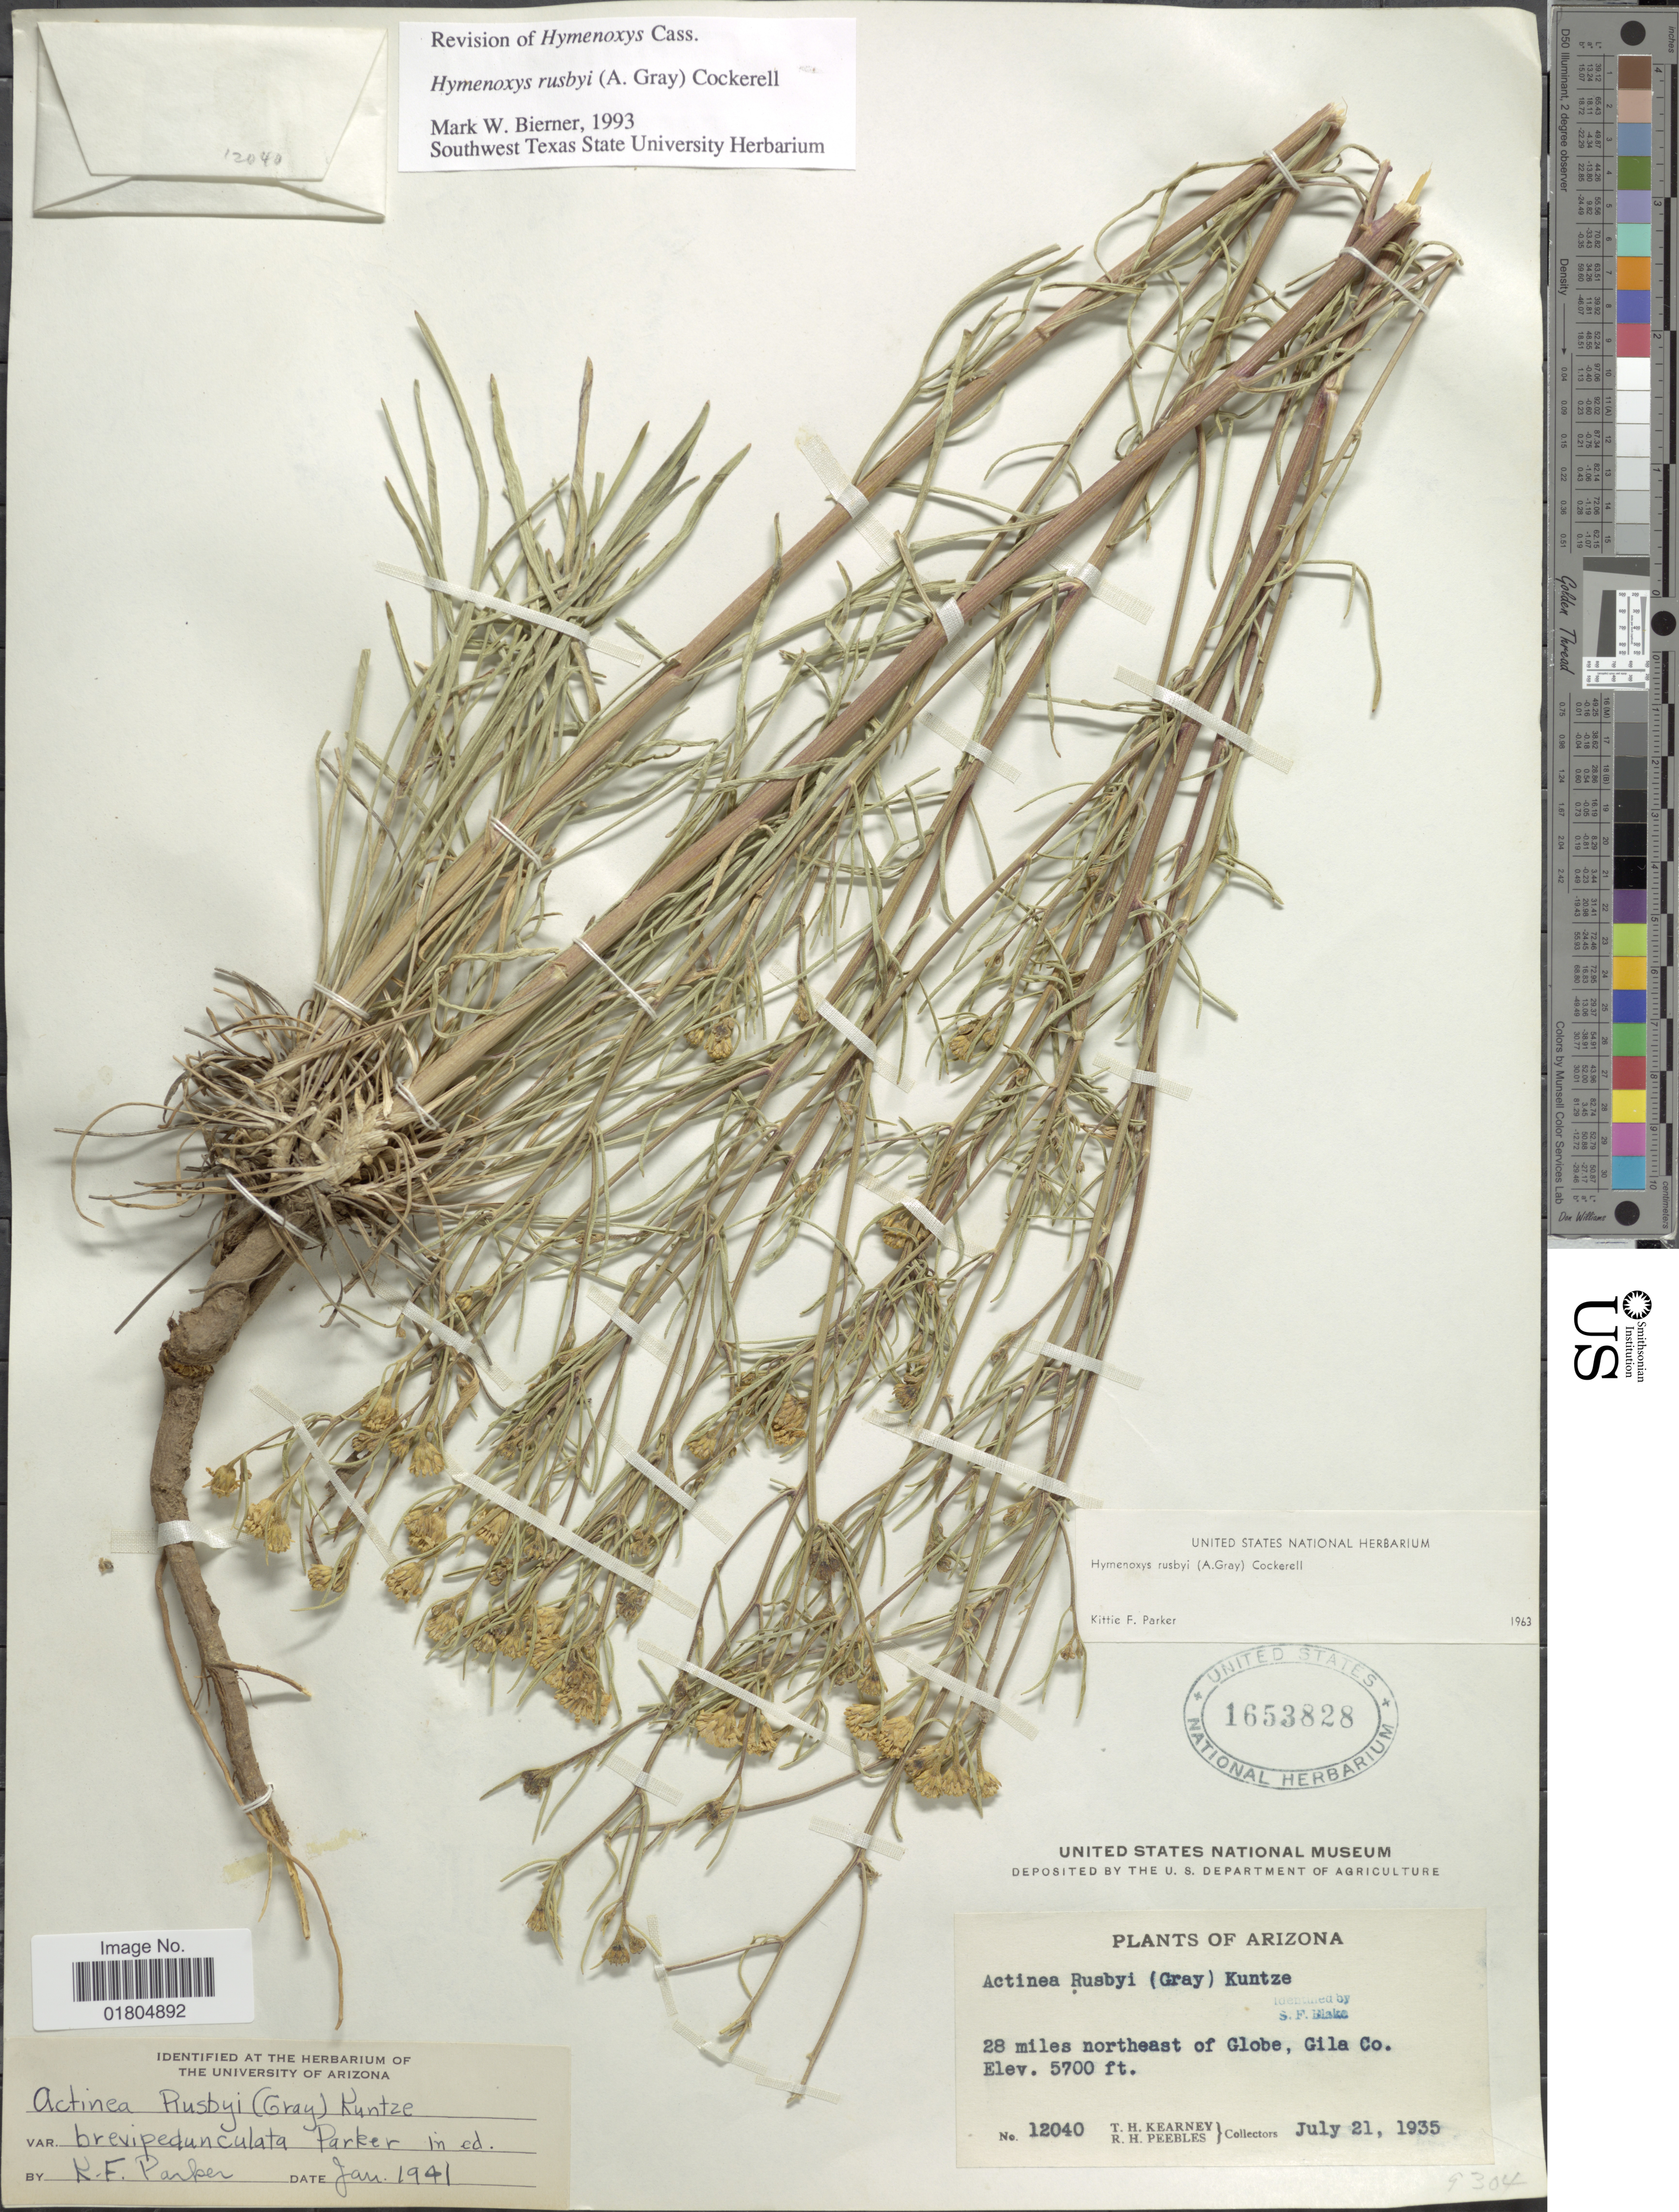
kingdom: Plantae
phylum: Tracheophyta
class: Magnoliopsida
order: Asterales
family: Asteraceae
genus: Hymenoxys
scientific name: Hymenoxys rusbyi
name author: (A. Gray) Cockerell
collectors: T. H. Kearney & R. H. Peebles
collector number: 12040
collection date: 1935-07-21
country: United States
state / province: Arizona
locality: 28 miles northeast of Globe, Gila Co.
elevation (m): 1737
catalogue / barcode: US 1653828